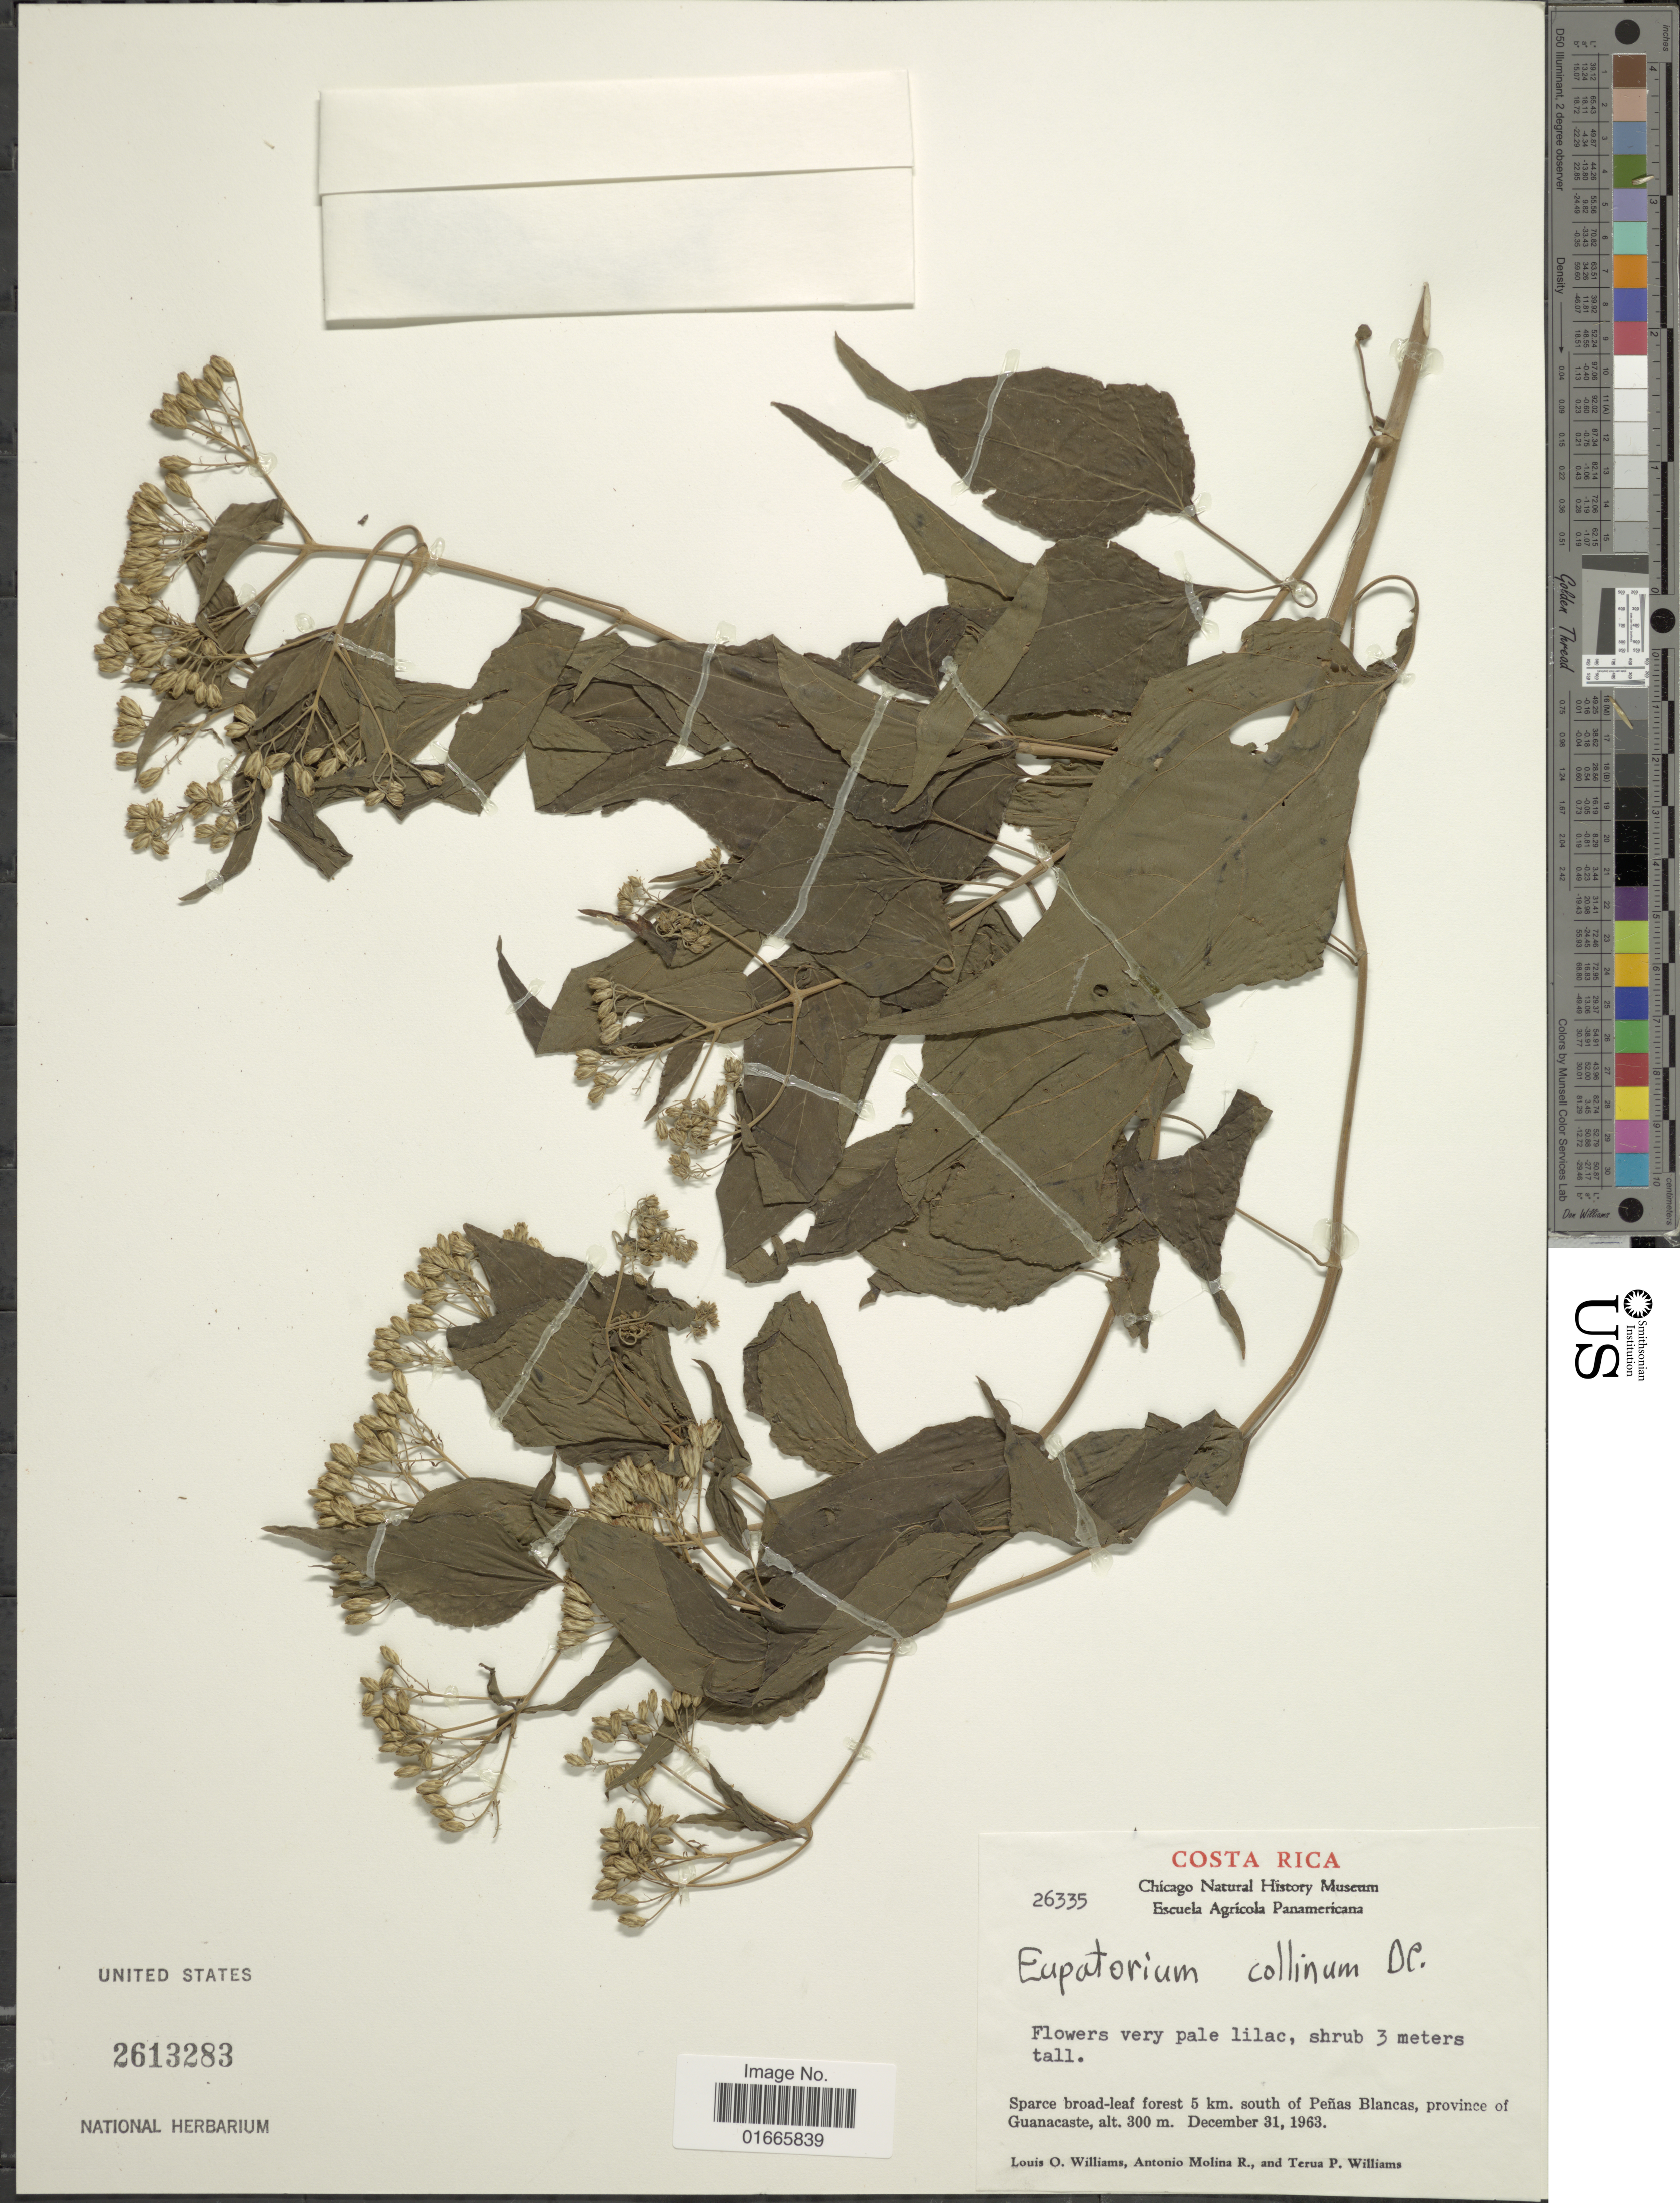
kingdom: Plantae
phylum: Tracheophyta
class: Magnoliopsida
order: Asterales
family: Asteraceae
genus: Chromolaena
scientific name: Chromolaena collina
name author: (DC.) R.M. King & H. Rob.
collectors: L. O. Williams, A. Molina R. & T. P. Williams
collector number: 26335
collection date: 1963-12-31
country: Costa Rica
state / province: Guanacaste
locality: Sparce broad-leaf forest 5 km. south of Penas Blancas, province of Guanacaste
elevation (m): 300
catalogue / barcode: US 2613283